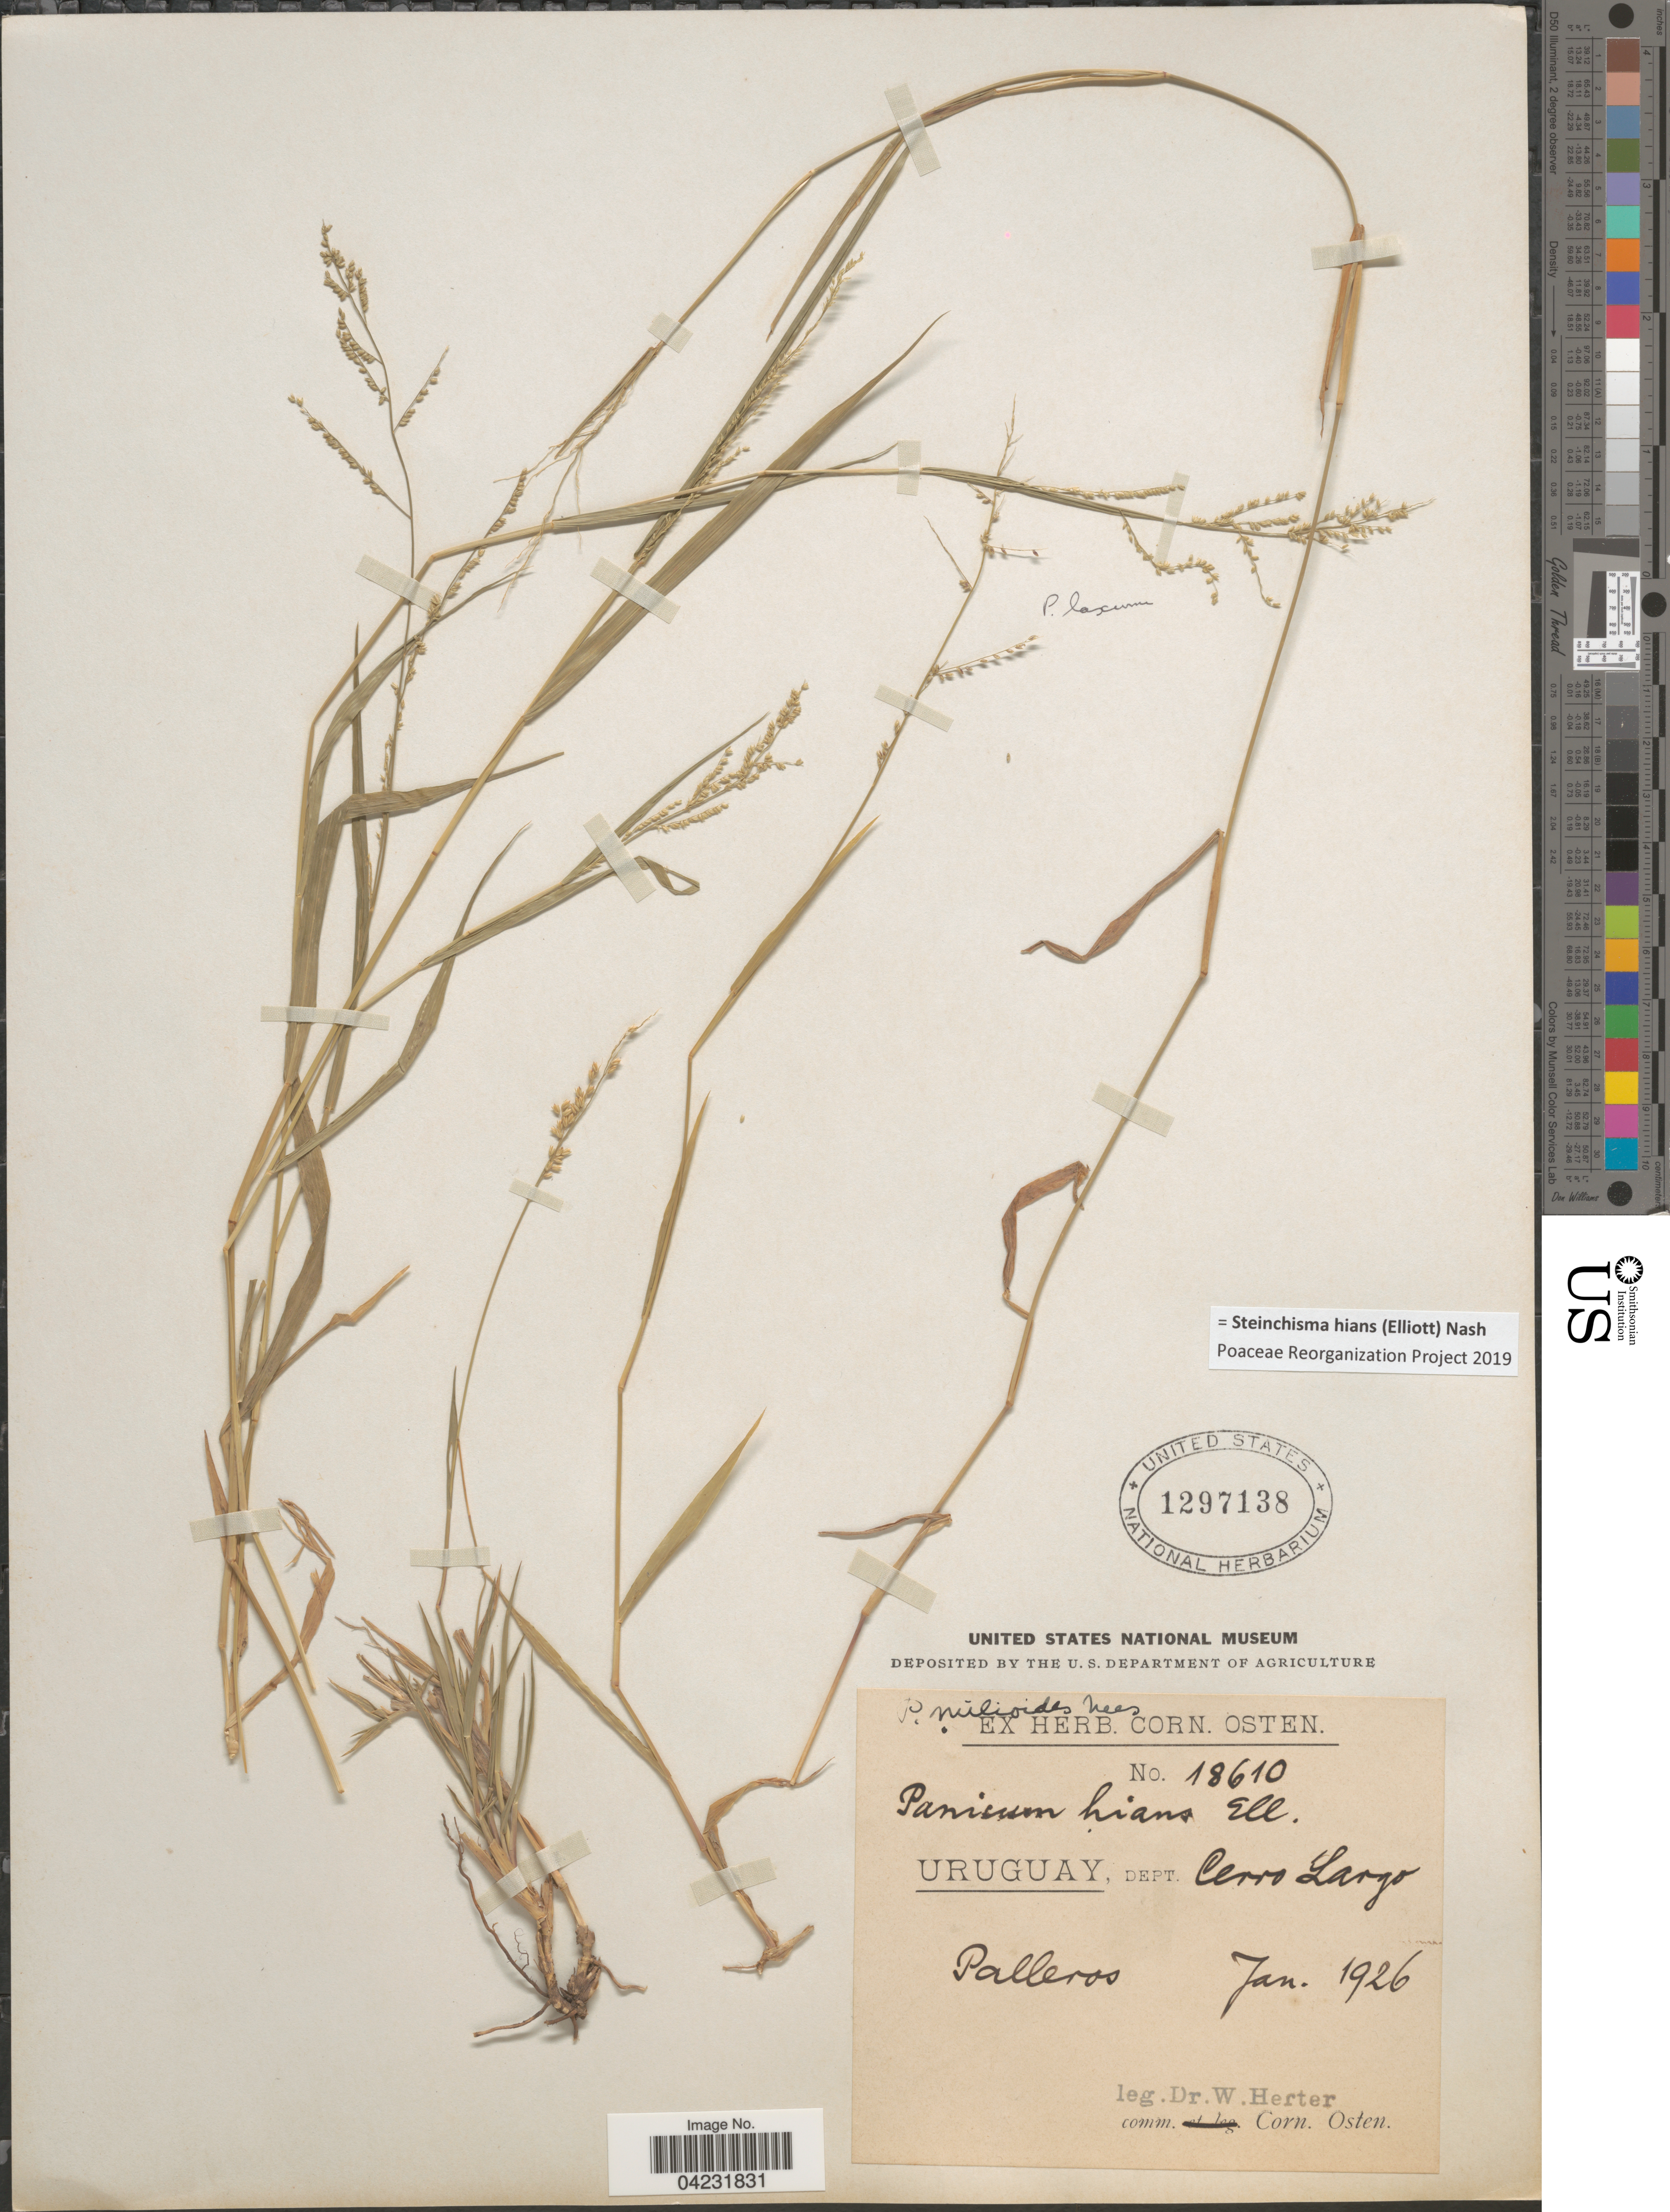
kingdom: Plantae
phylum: Tracheophyta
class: Liliopsida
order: Poales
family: Poaceae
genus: Steinchisma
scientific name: Steinchisma hians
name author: (Elliott) Nash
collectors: W. G. Herter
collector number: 18610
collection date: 1926-01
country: Uruguay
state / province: Cerro Largo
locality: Dept. Cerro Largo. Palleros.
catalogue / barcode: US 1297138